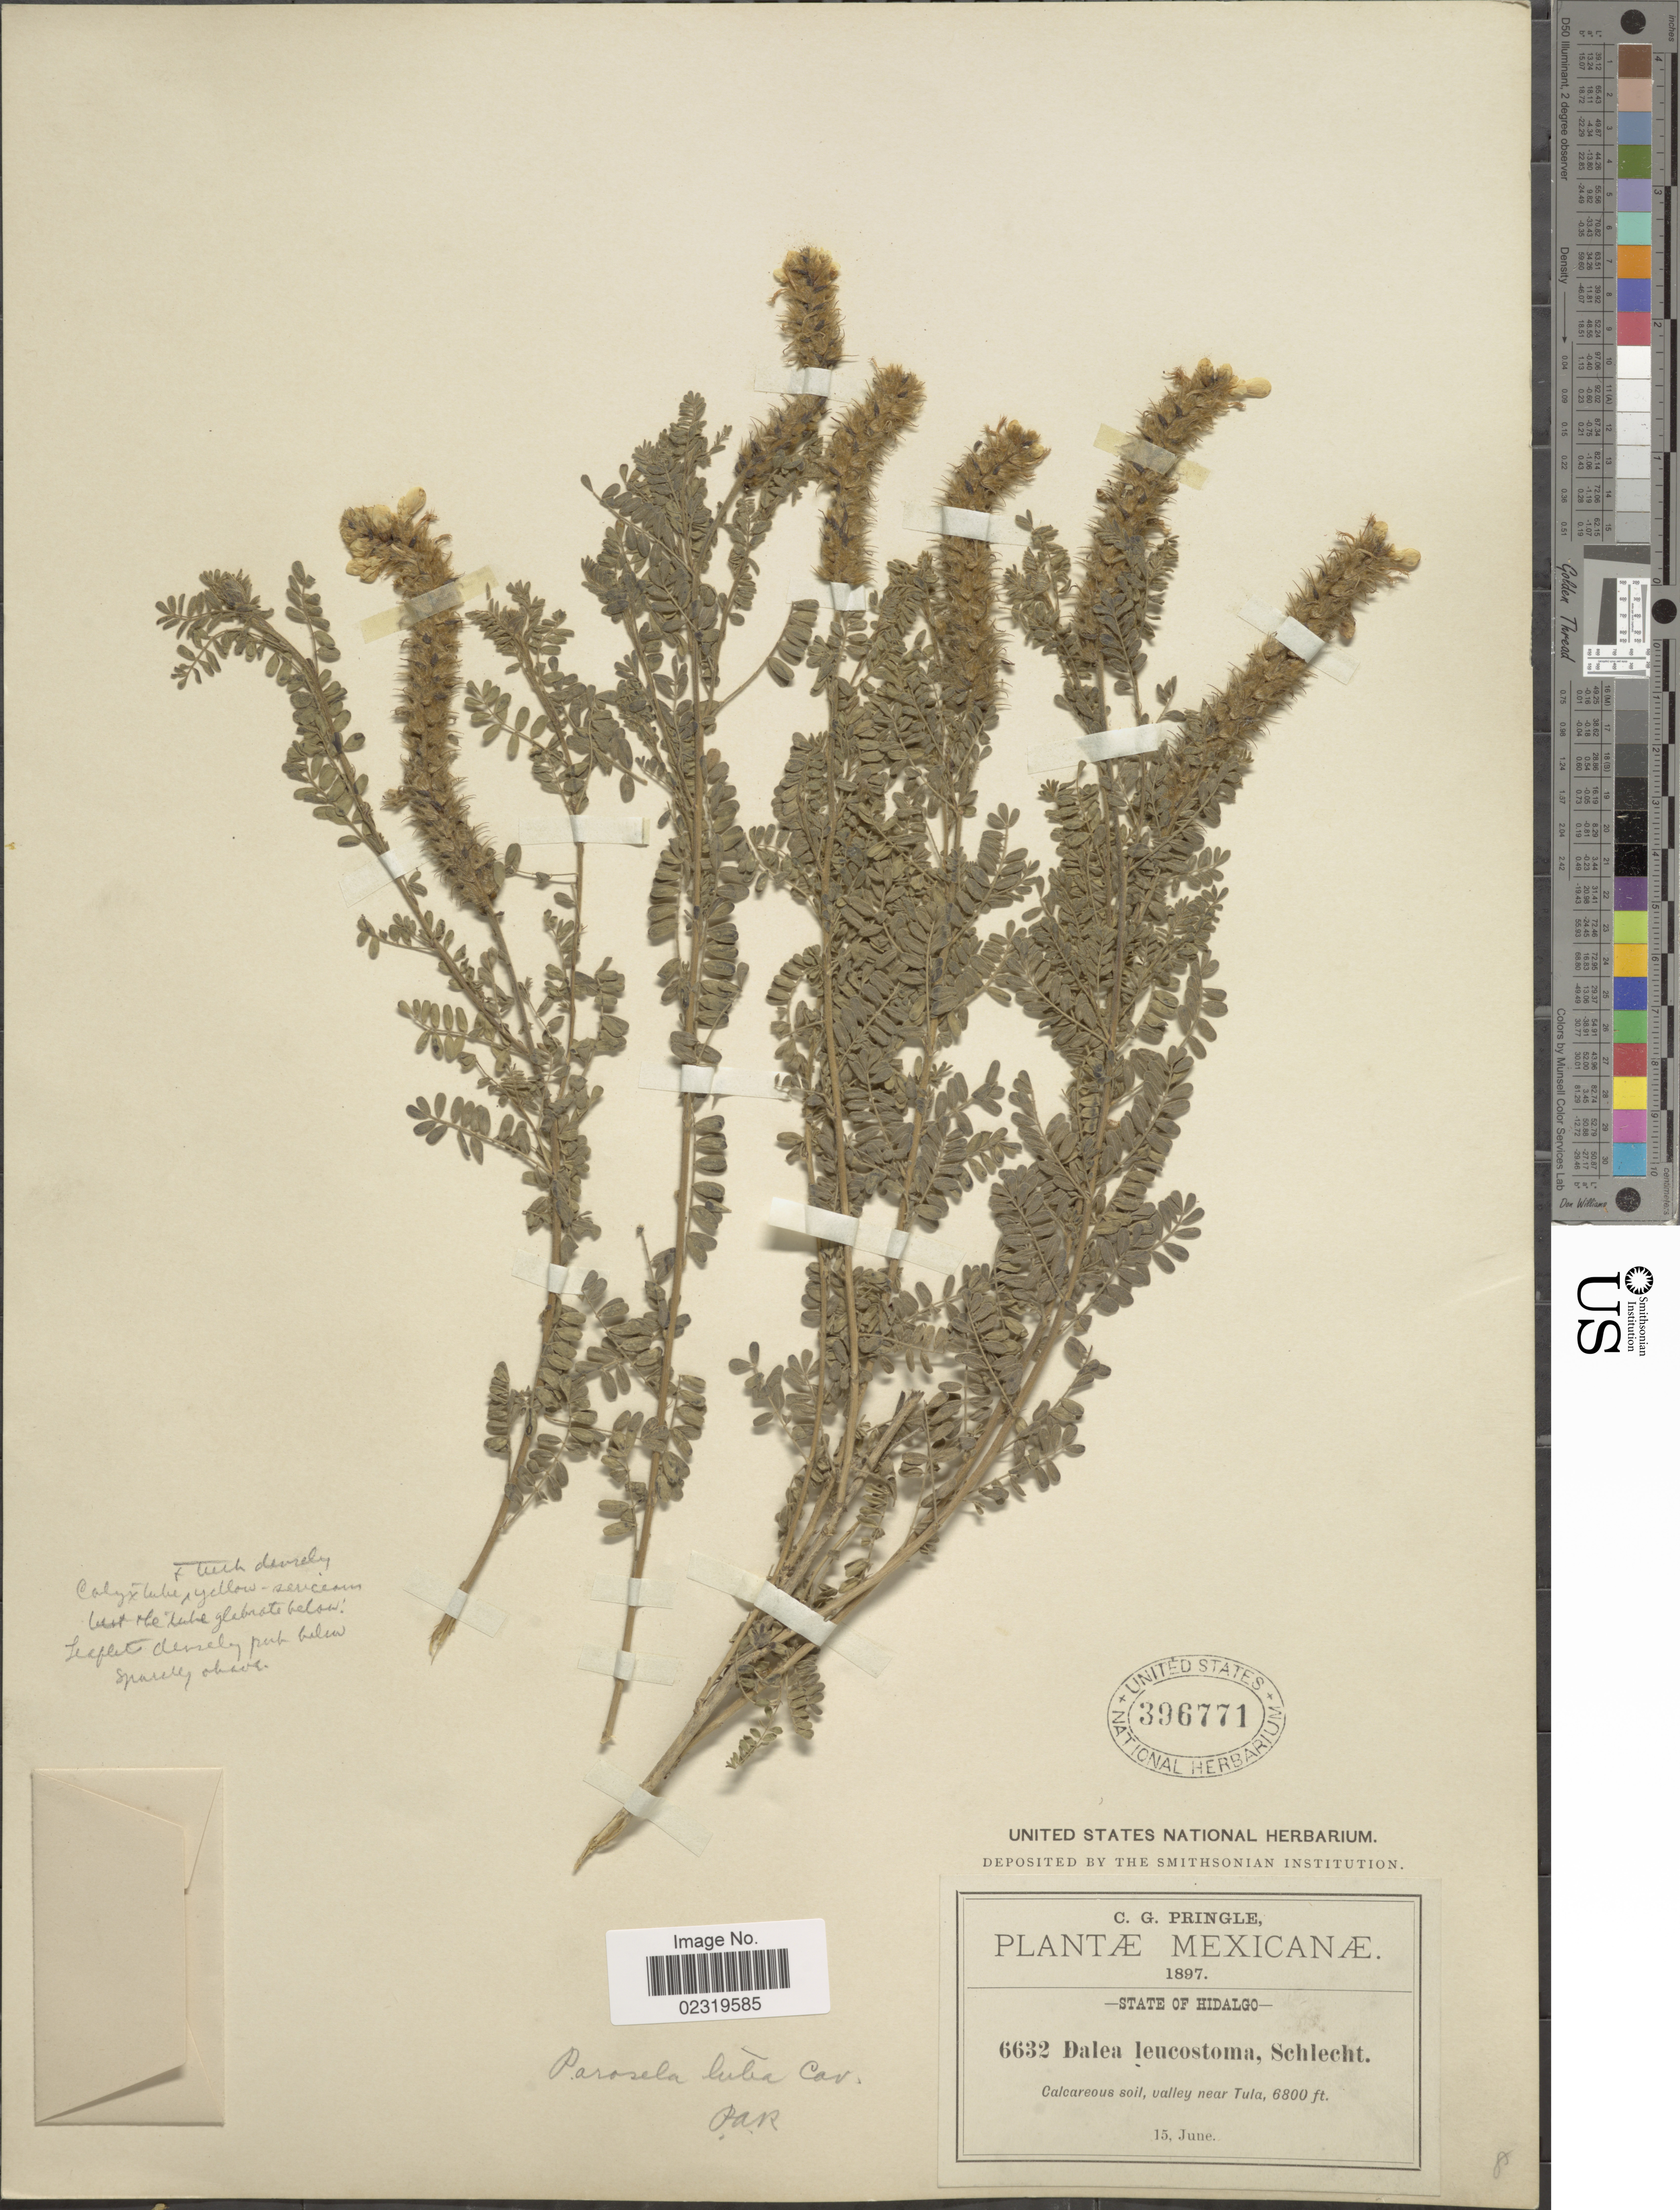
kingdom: Plantae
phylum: Tracheophyta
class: Magnoliopsida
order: Fabales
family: Fabaceae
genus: Dalea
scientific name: Dalea lutea var. lutea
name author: (Cav.) Willd.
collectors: C. G. Pringle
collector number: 6632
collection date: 1897-06-15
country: Mexico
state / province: Hidalgo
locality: Valley near Tula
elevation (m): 2073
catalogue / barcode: US 396771